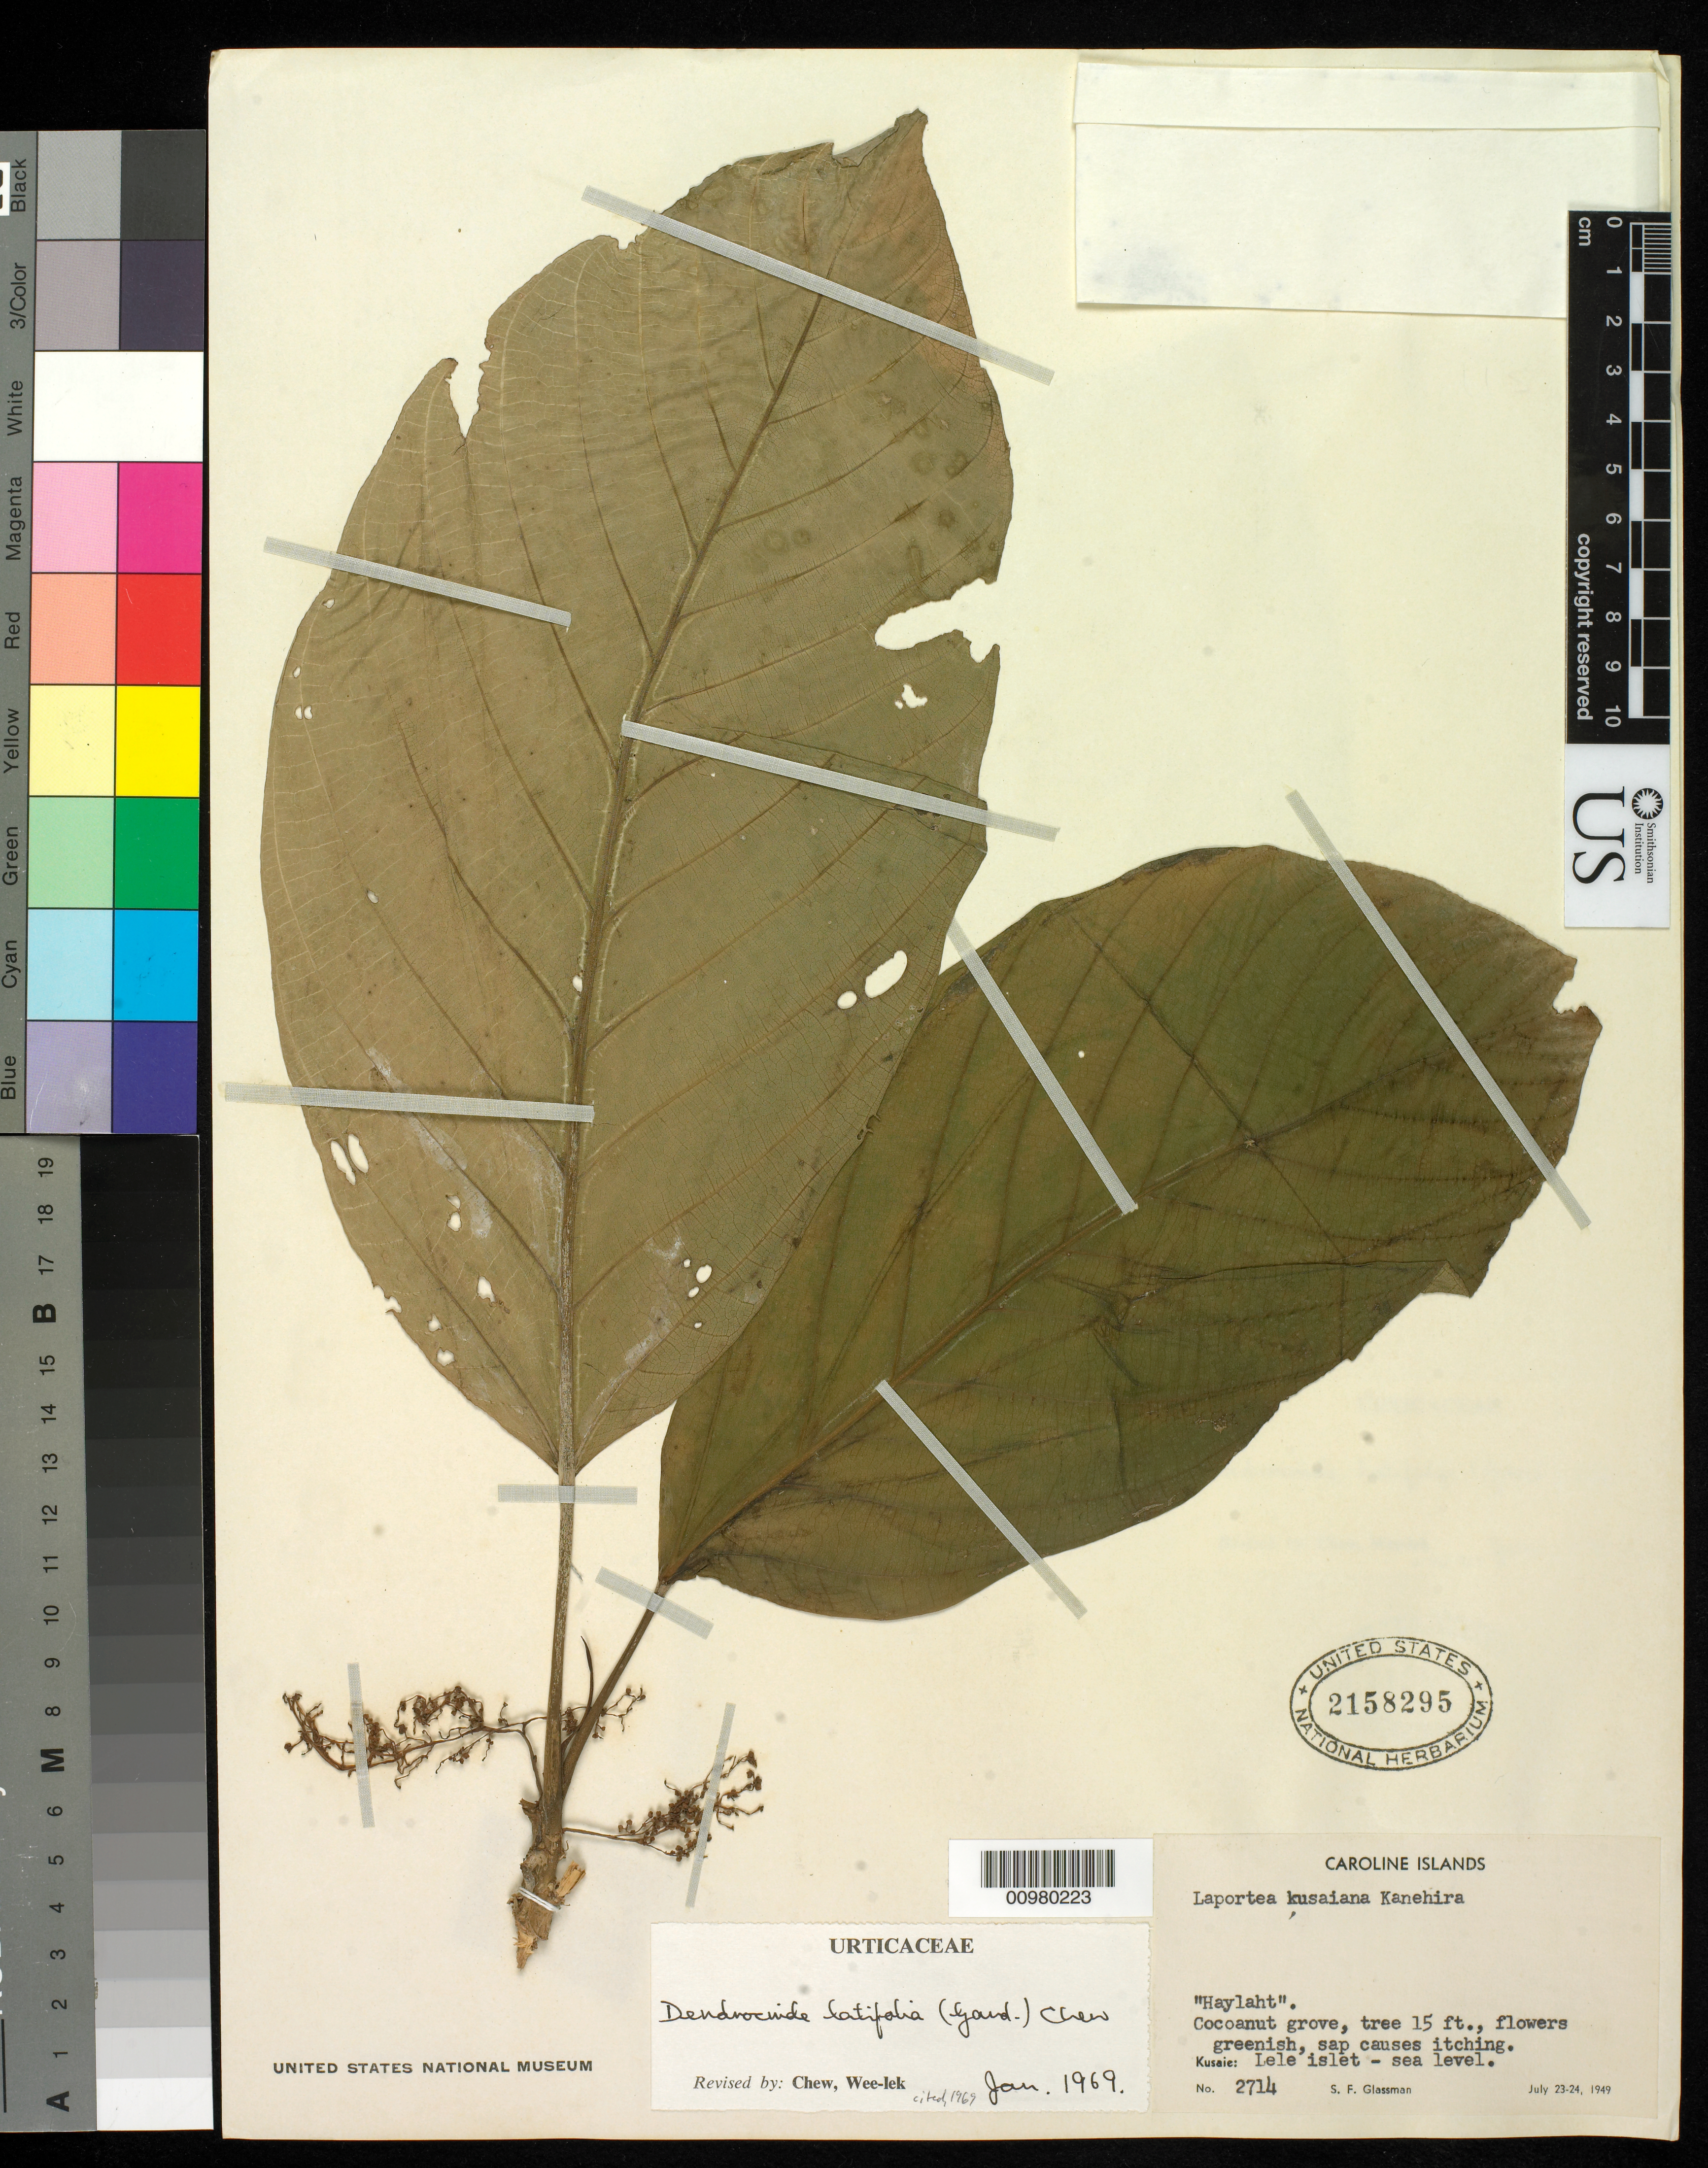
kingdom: Plantae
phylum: Tracheophyta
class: Magnoliopsida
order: Rosales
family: Urticaceae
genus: Dendrocnide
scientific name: Dendrocnide latifolia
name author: (Gaudich.) Chew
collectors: S. F. Glassman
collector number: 2714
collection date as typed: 23 Jul 1949 to 24 Jul 1949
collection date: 1949-07-23/1949-07-24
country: Micronesia, Federated States of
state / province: Kosrae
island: Kosrae [Kusaie]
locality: Lele islet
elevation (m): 0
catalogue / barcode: US 2158295